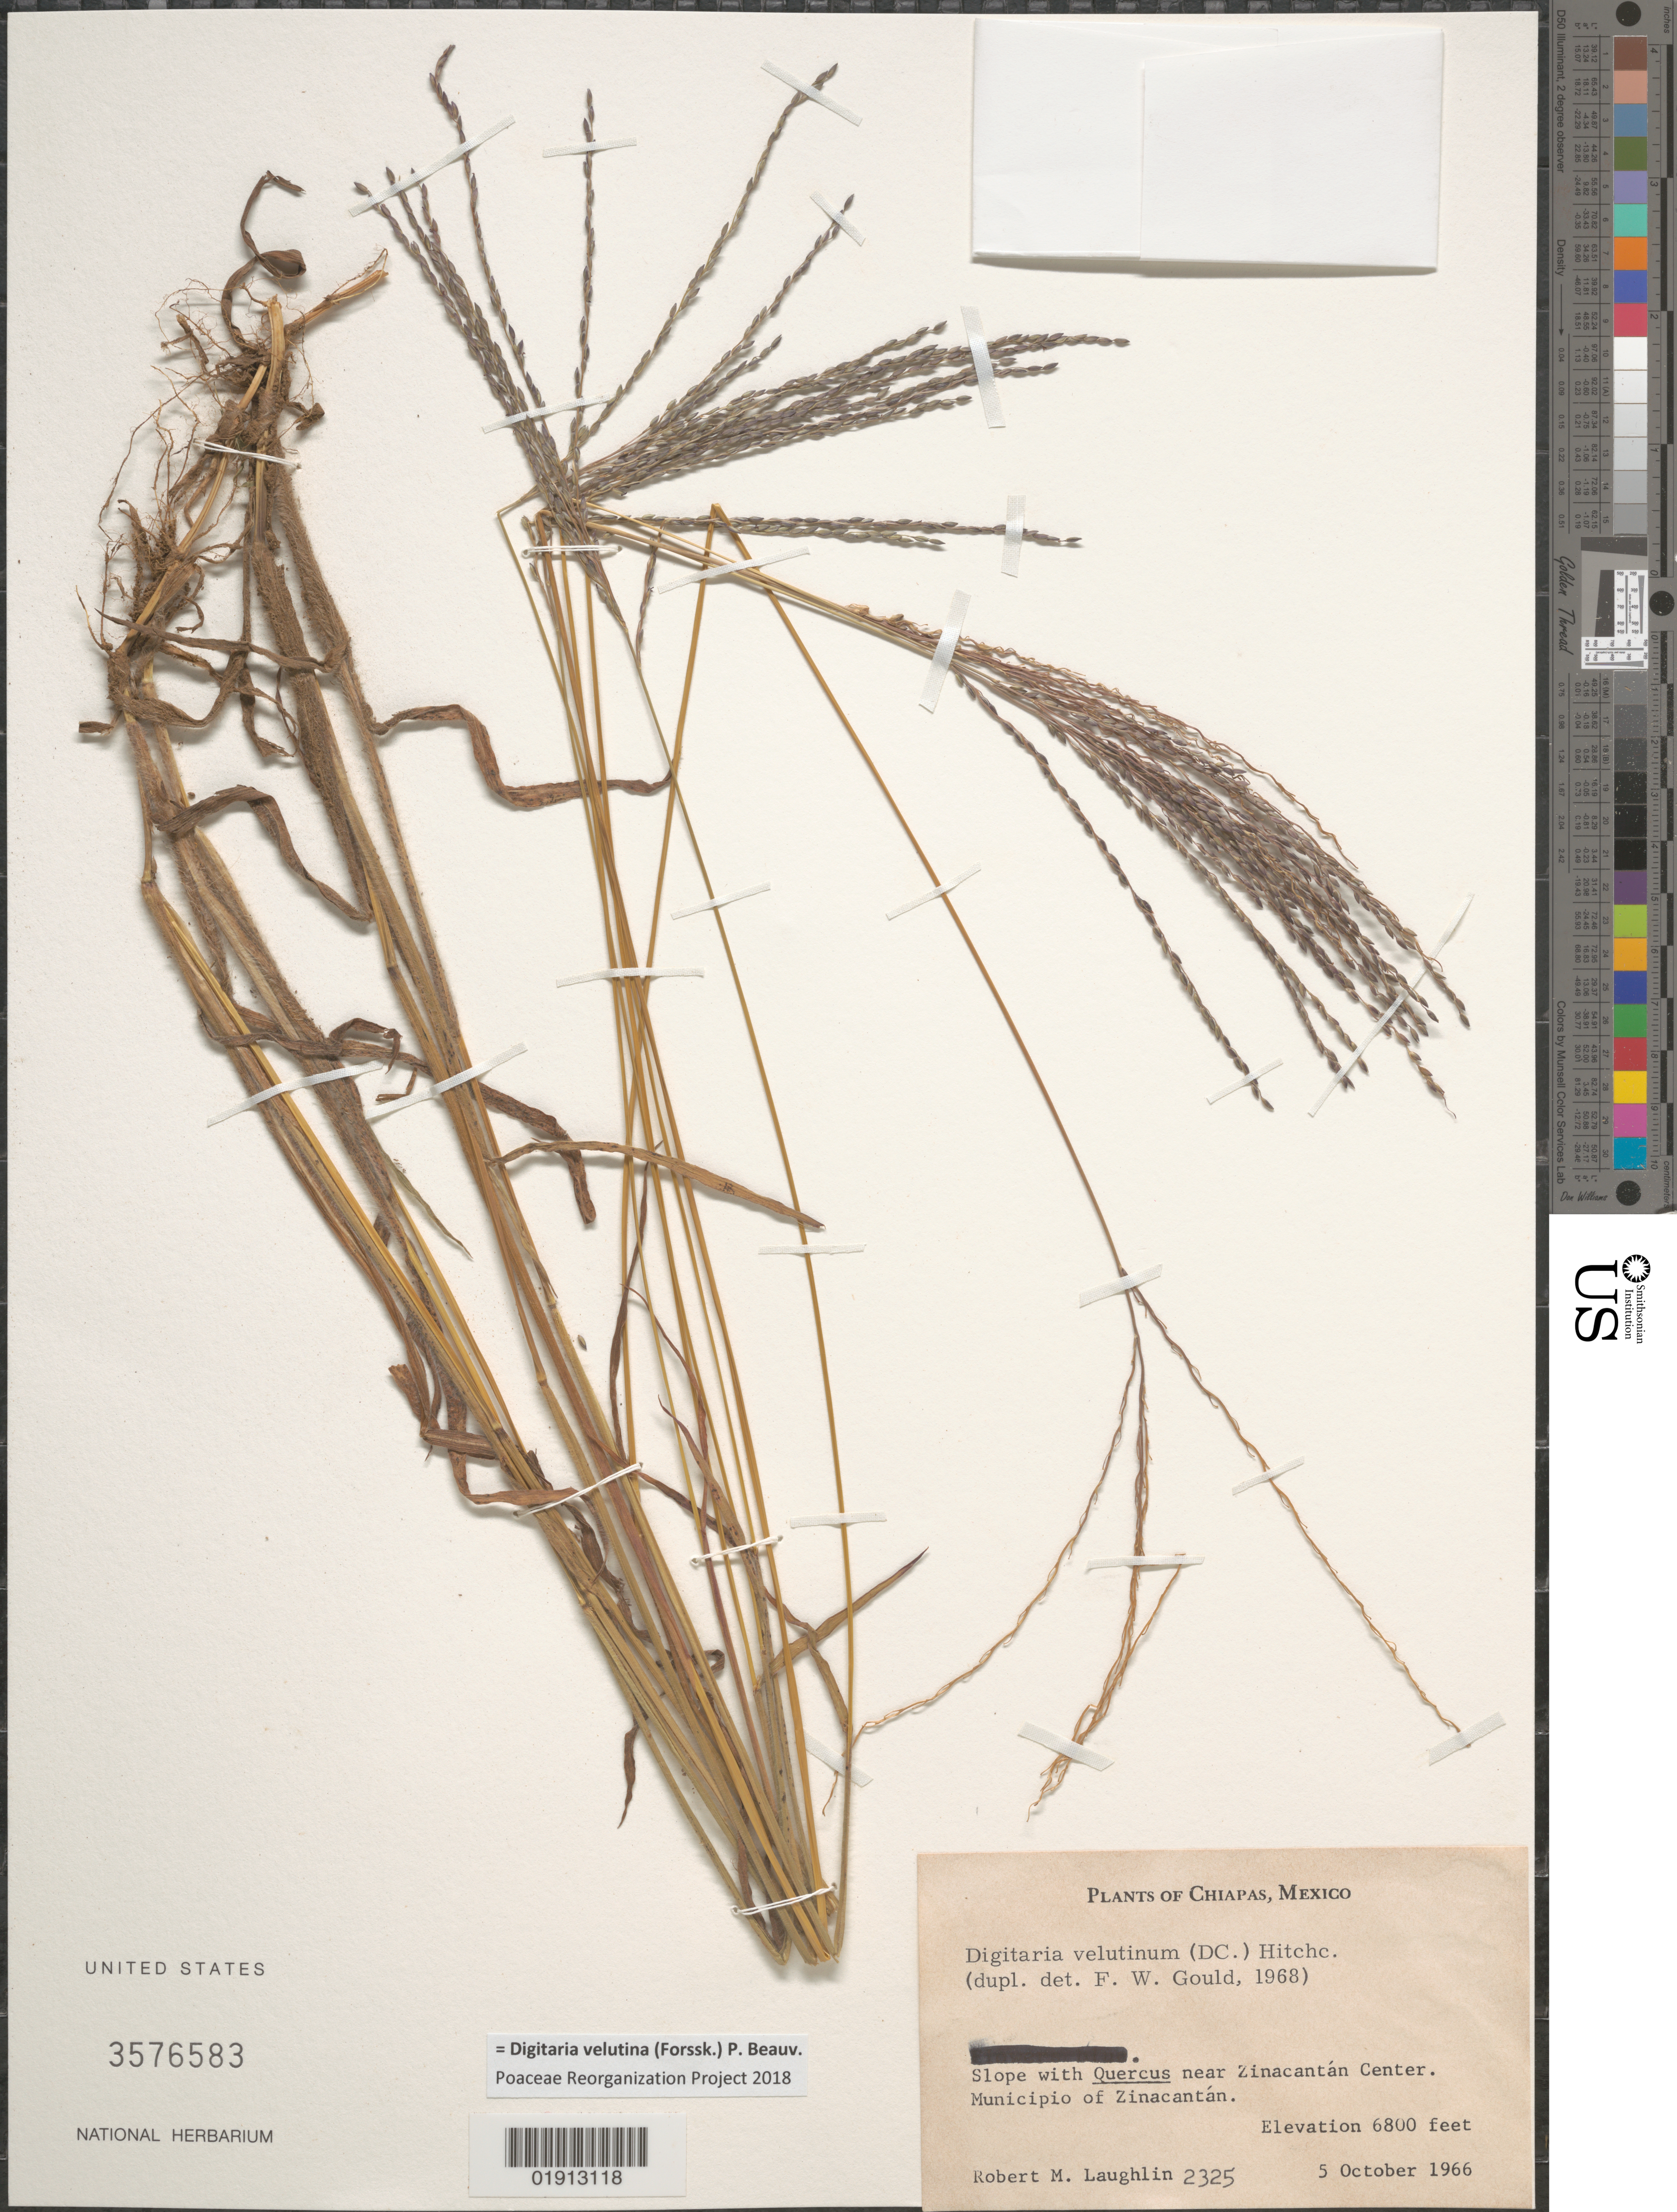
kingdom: Plantae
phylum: Tracheophyta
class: Liliopsida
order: Poales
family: Poaceae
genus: Digitaria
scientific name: Digitaria velutina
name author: (Forssk.) P. Beauv.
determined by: Gould, F. W.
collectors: R. M. Laughlin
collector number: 2325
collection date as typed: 05 Oct 1966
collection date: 1966-10-05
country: Mexico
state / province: Chiapas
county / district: Zinacantán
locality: Near Zinacantán Center. Municipio of Zinacantán, Chiapas.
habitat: Slope.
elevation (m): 2073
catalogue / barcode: US 3576583